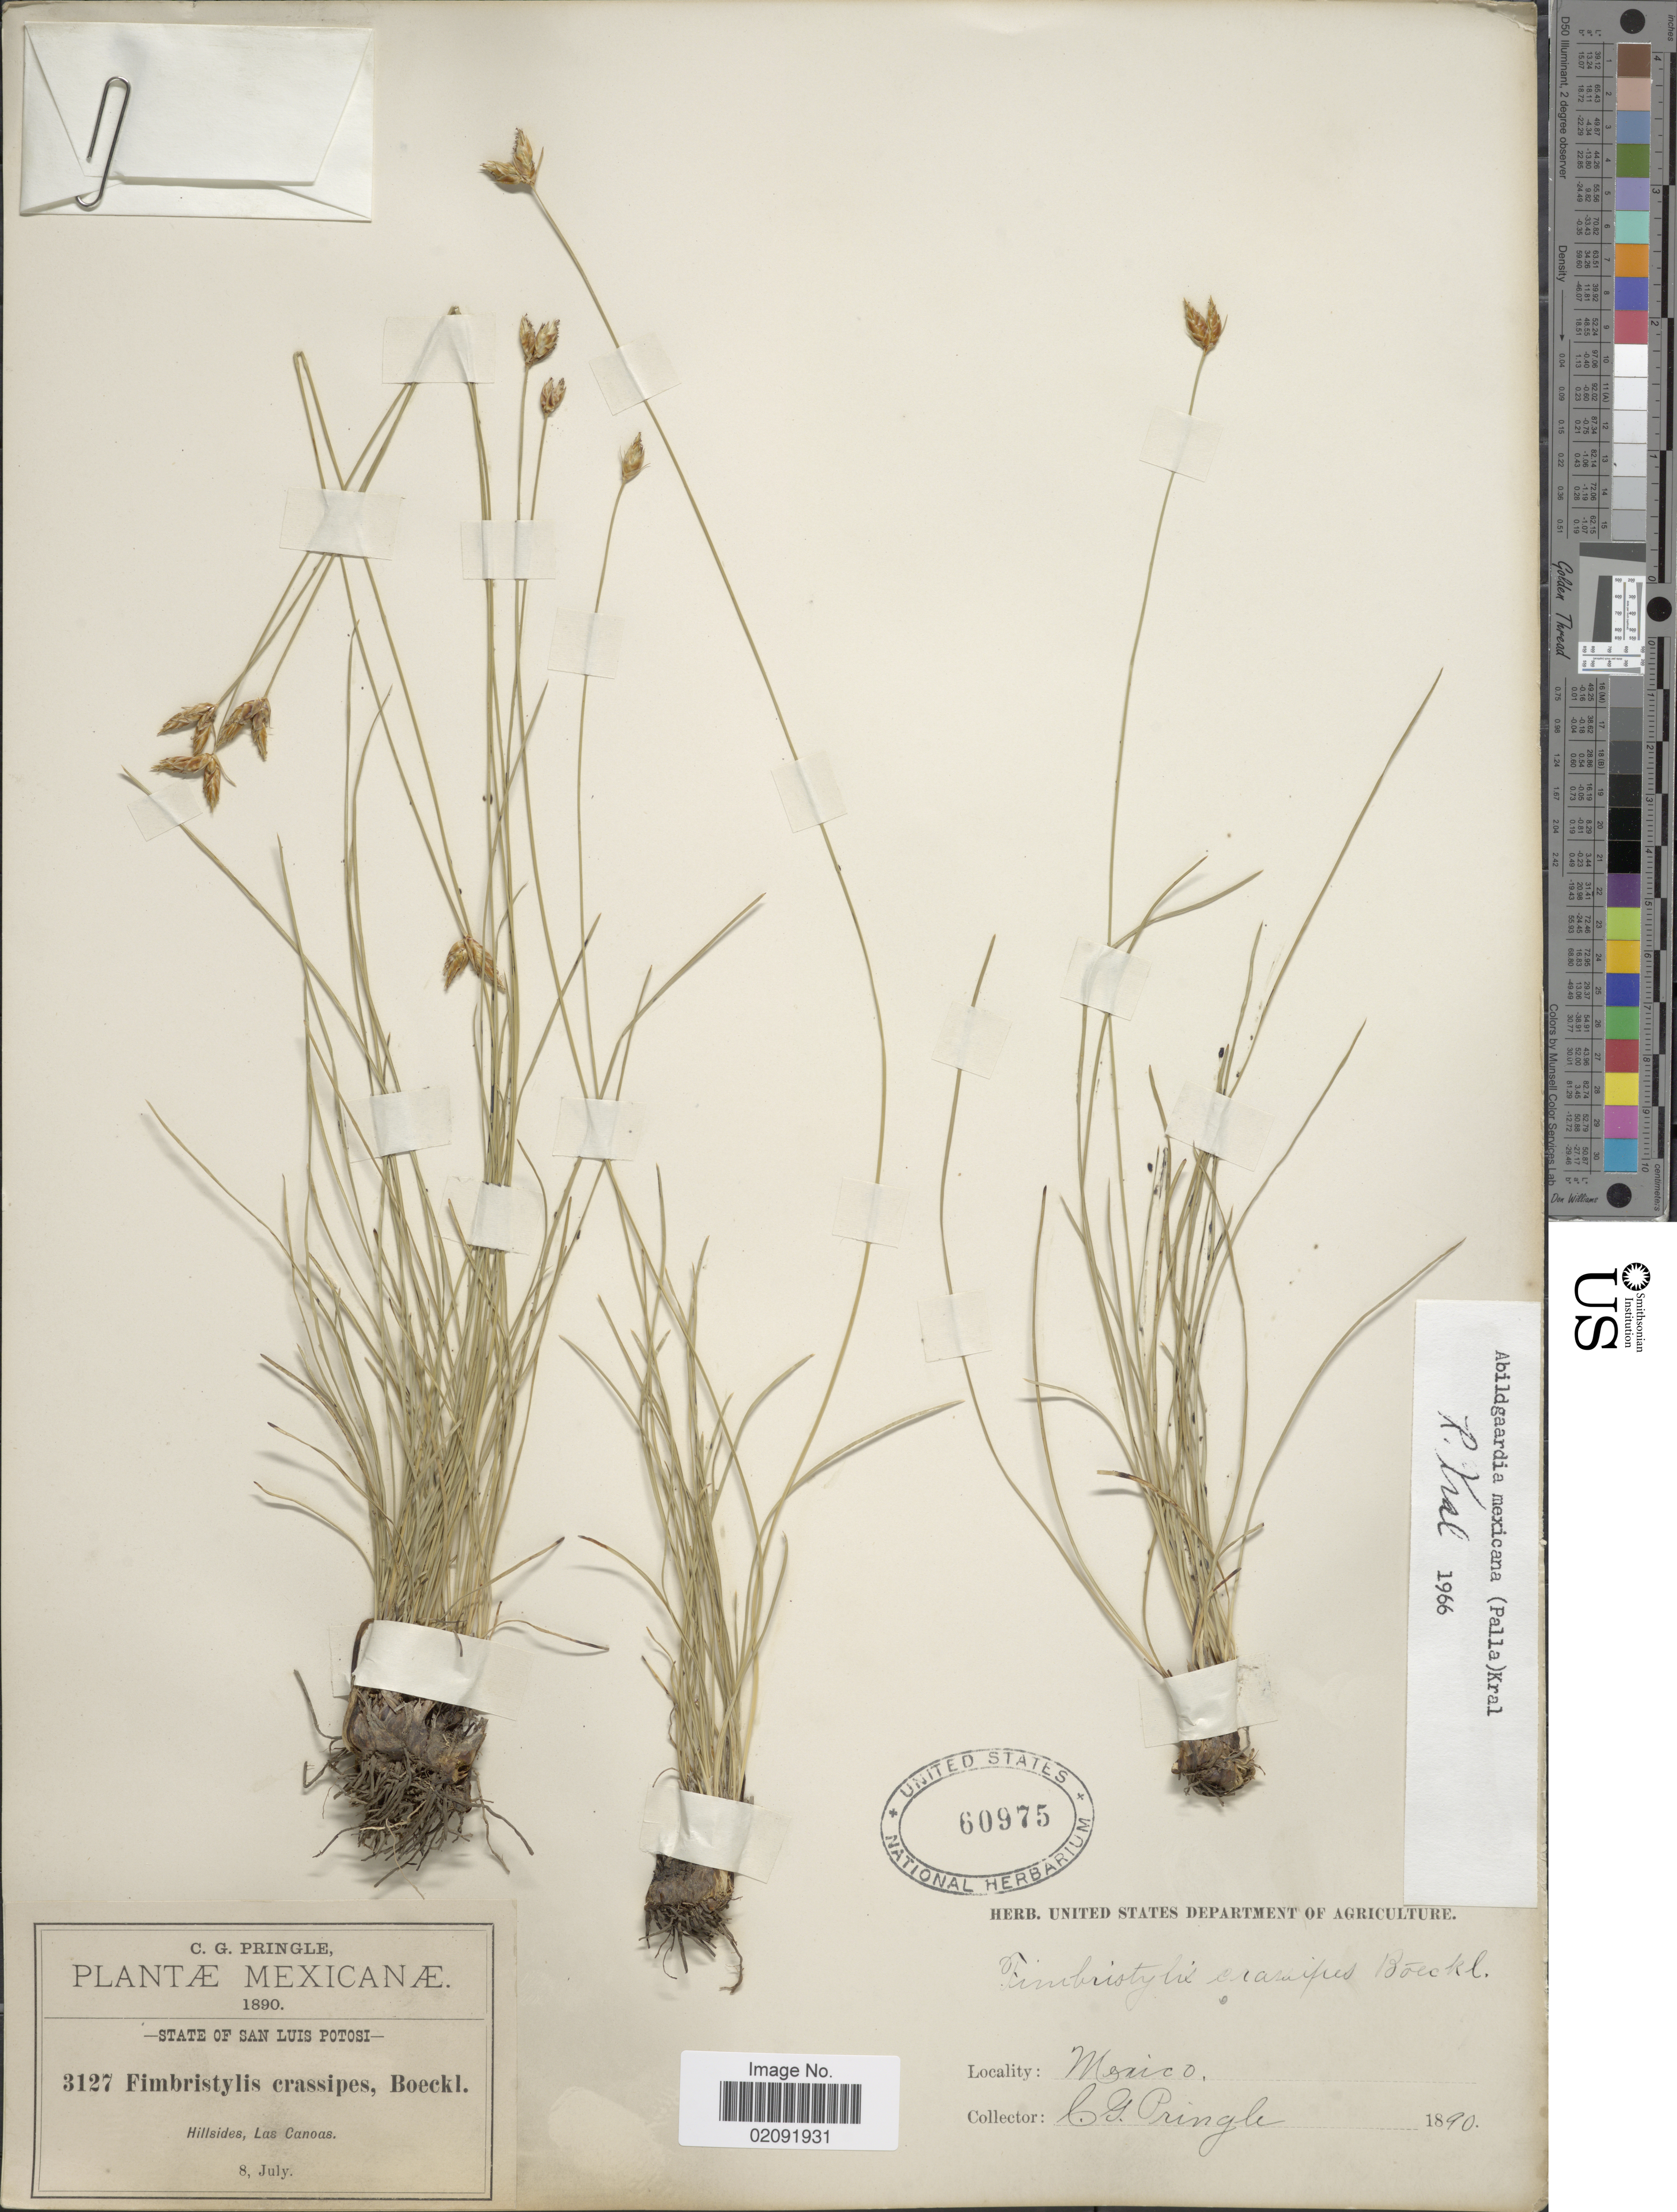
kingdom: Plantae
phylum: Tracheophyta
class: Liliopsida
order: Poales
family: Cyperaceae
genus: Abildgaardia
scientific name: Abildgaardia mexicana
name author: (Palla) Kral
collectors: C. G. Pringle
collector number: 3127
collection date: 1890-07-08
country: Mexico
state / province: San Luis Potosí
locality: Hillsides, Las Canoas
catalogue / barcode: US 60975